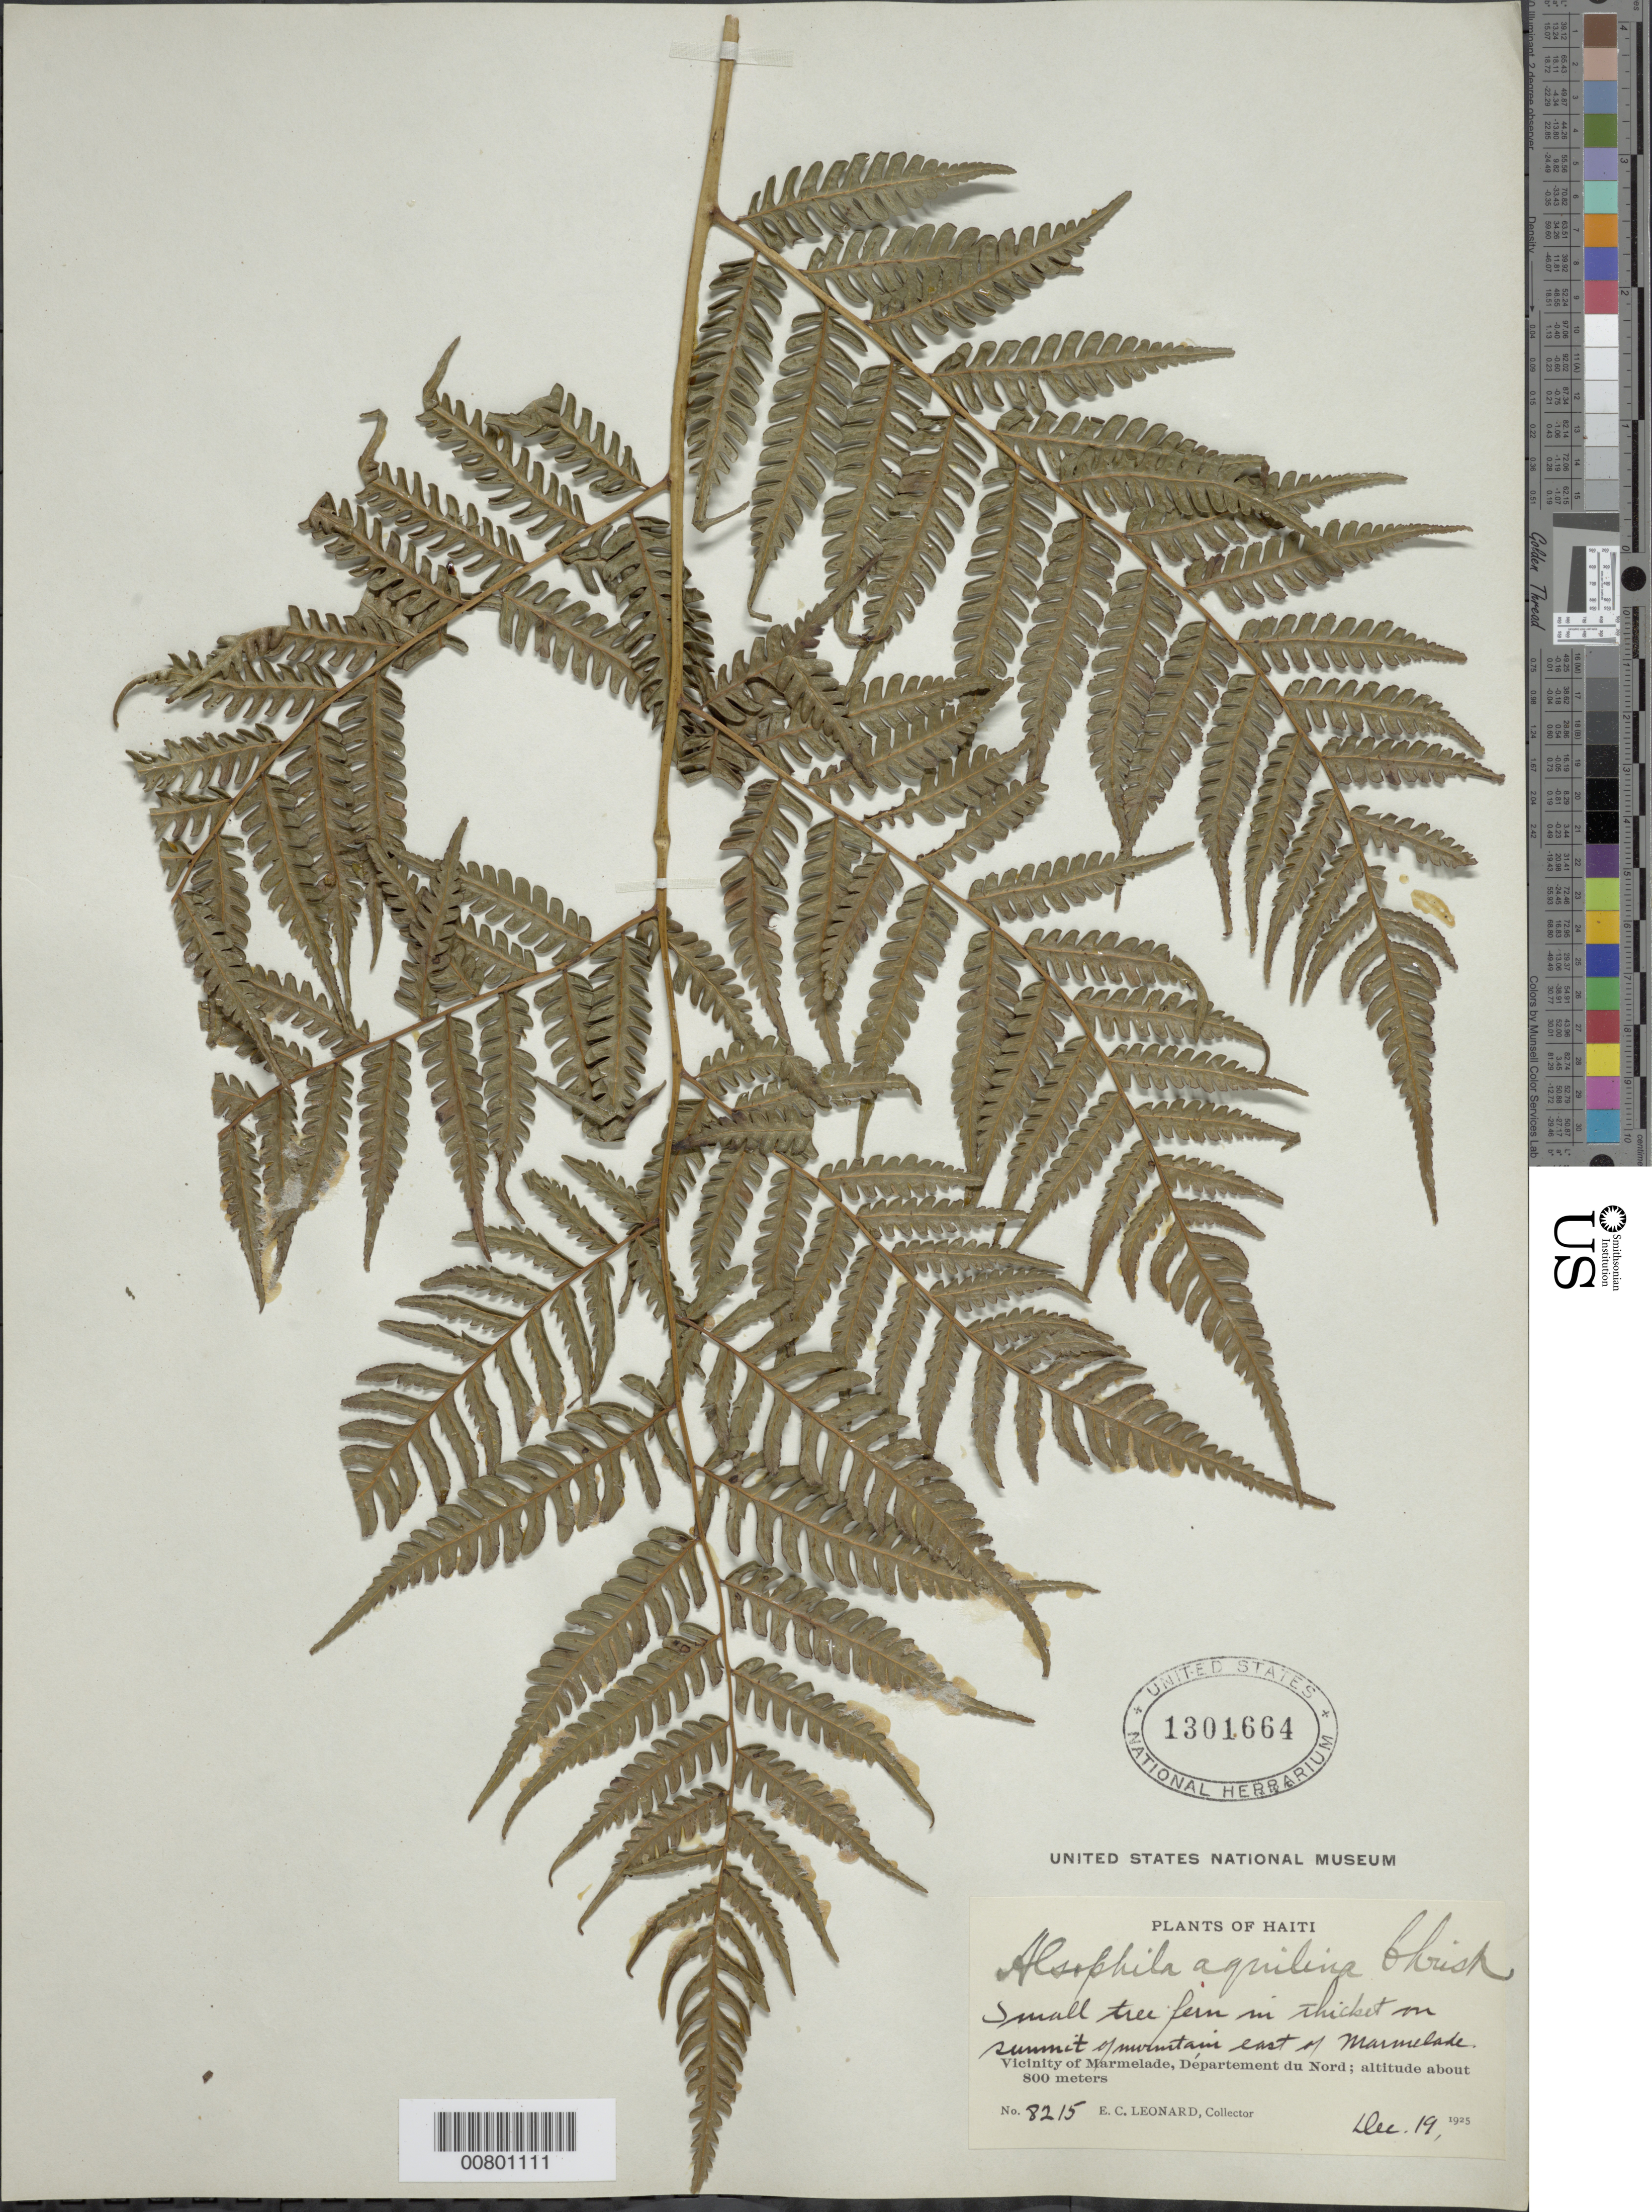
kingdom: Plantae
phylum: Tracheophyta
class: Polypodiopsida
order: Cyatheales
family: Cyatheaceae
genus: Cyathea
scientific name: Cyathea parvula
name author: (Jenman) Domin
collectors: E. C. Leonard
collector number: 8215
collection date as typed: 19 Dec 1925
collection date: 1925-12-19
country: Haiti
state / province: Nord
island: Hispaniola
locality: Marmelade vicinity, summit of mountains E of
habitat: Thicket on summit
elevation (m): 800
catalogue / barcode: US 1301664